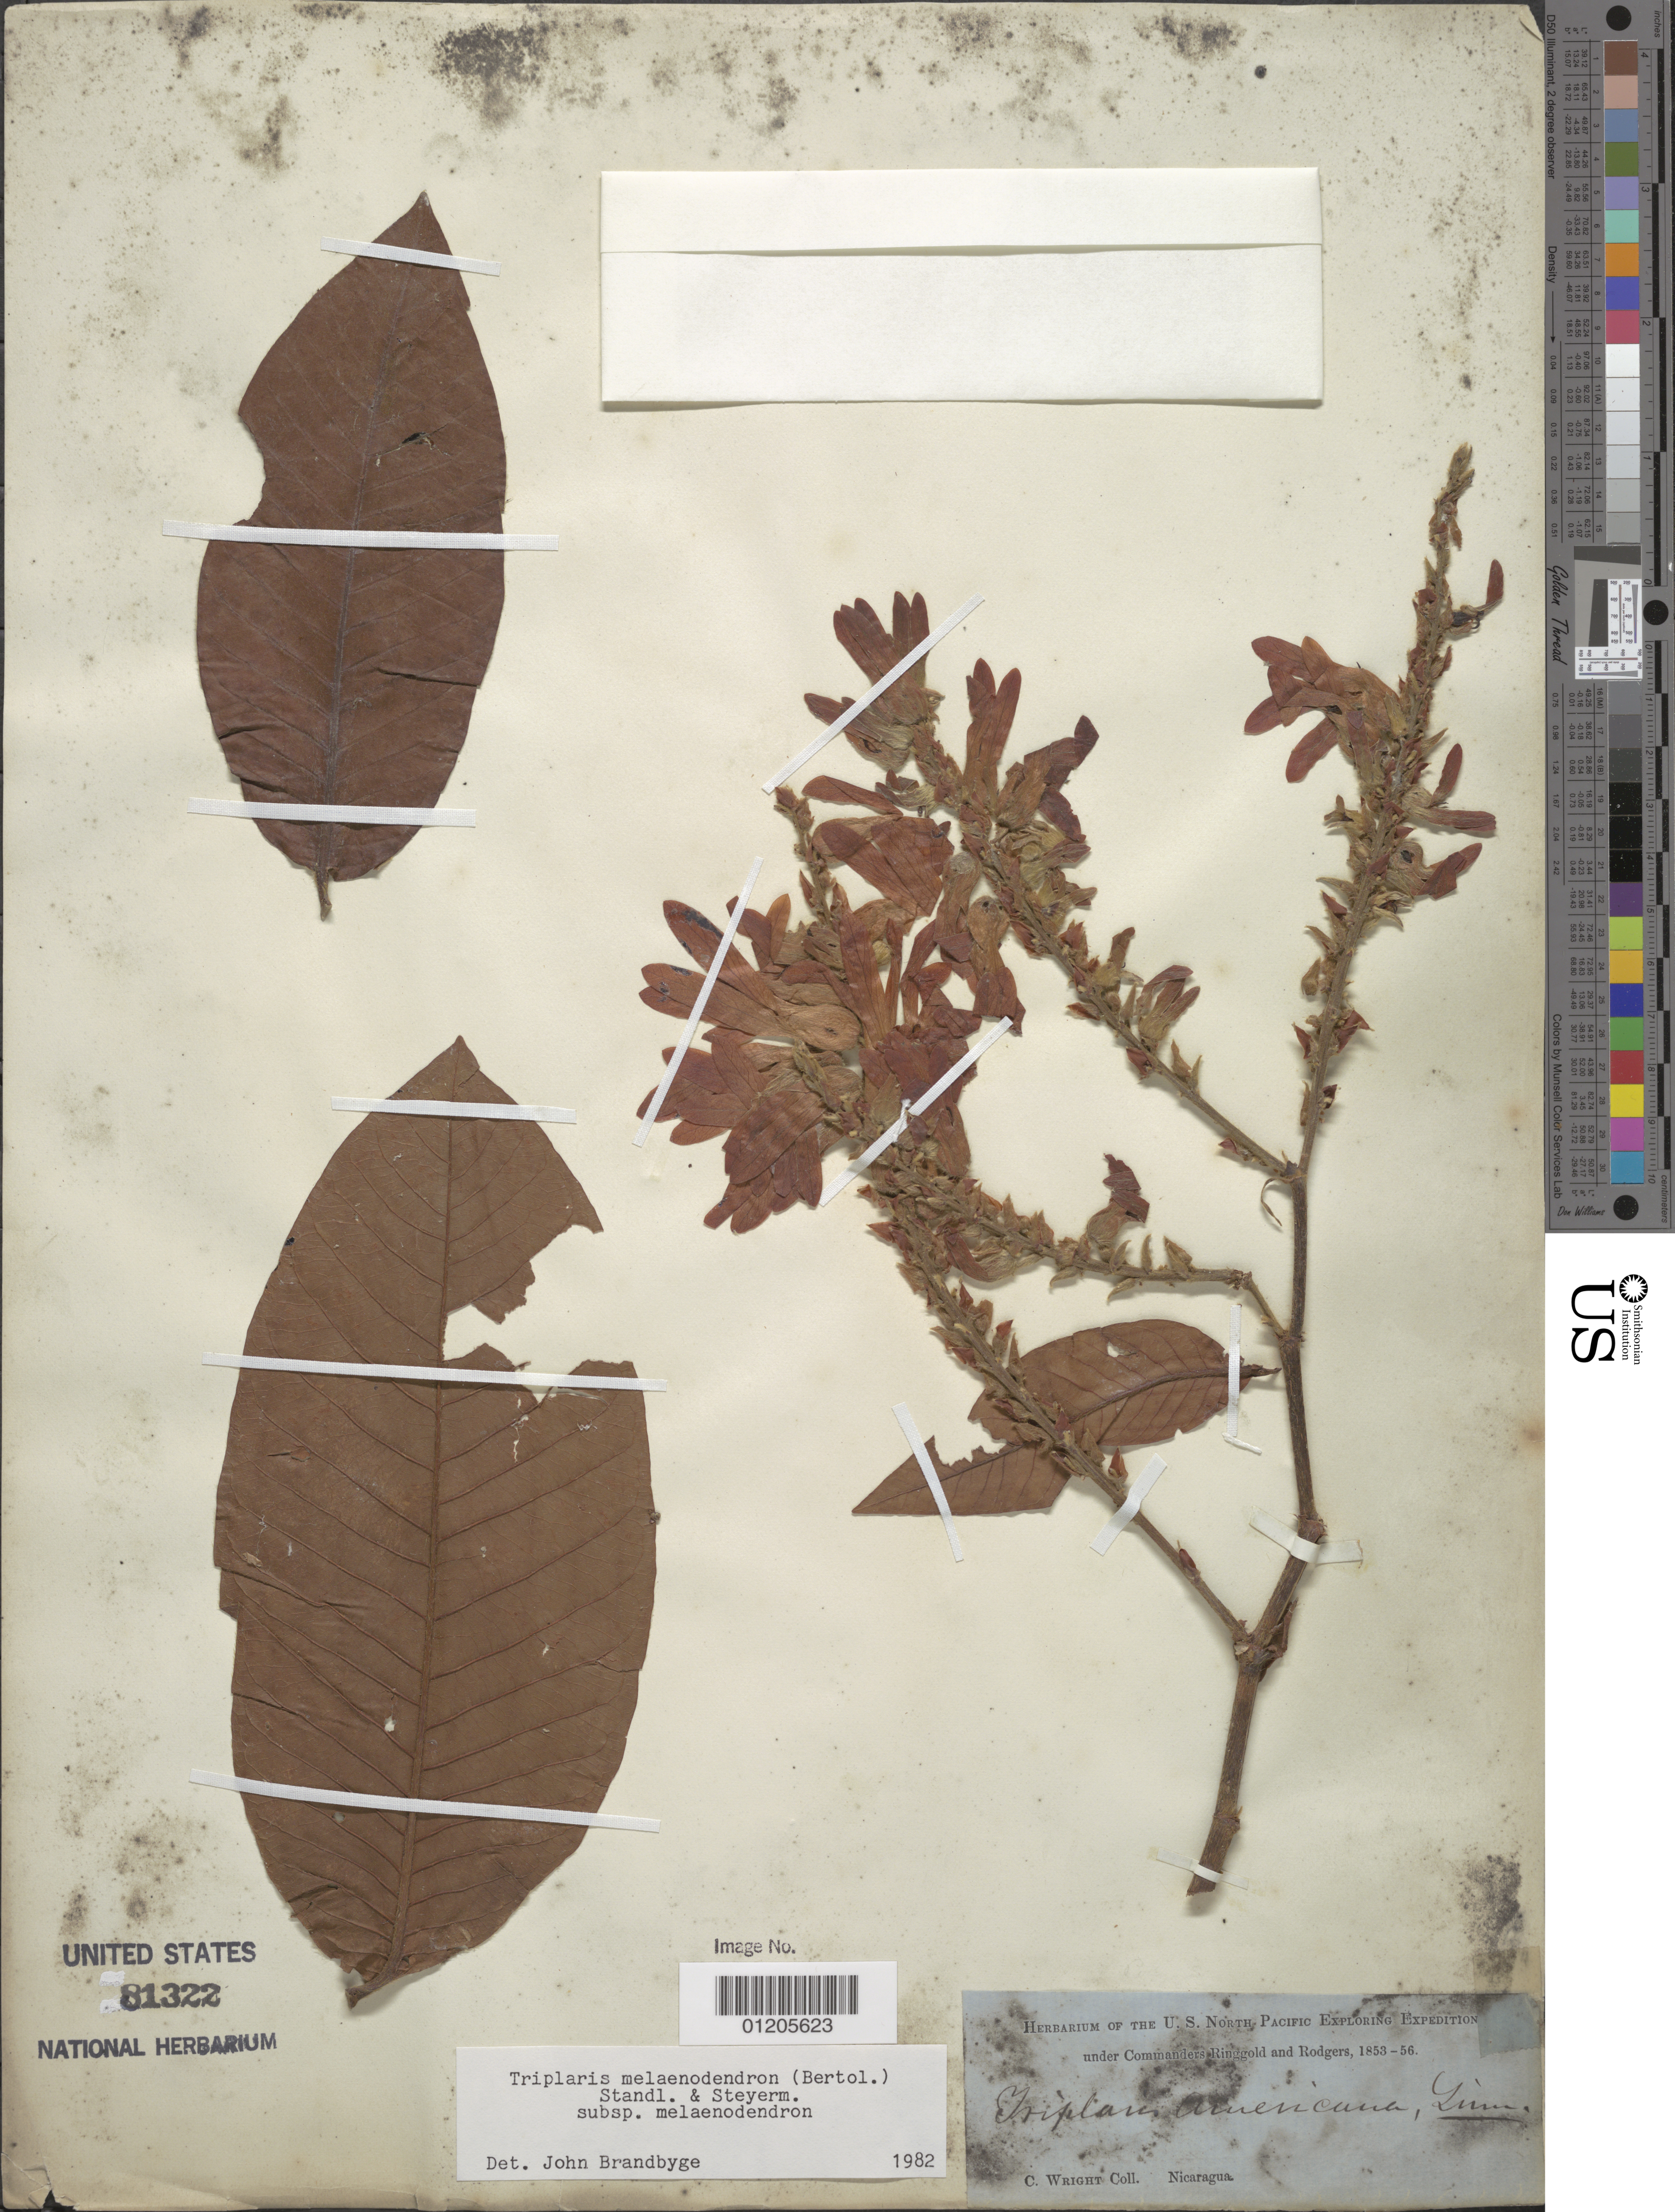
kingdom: Plantae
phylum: Tracheophyta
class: Magnoliopsida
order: Caryophyllales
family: Polygonaceae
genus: Triplaris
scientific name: Triplaris melaenodendron subsp. melaenodendron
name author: (Bertol.) Standl. & Steyerm.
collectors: C. Wright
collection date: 1853/1856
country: Nicaragua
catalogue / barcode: US 81322